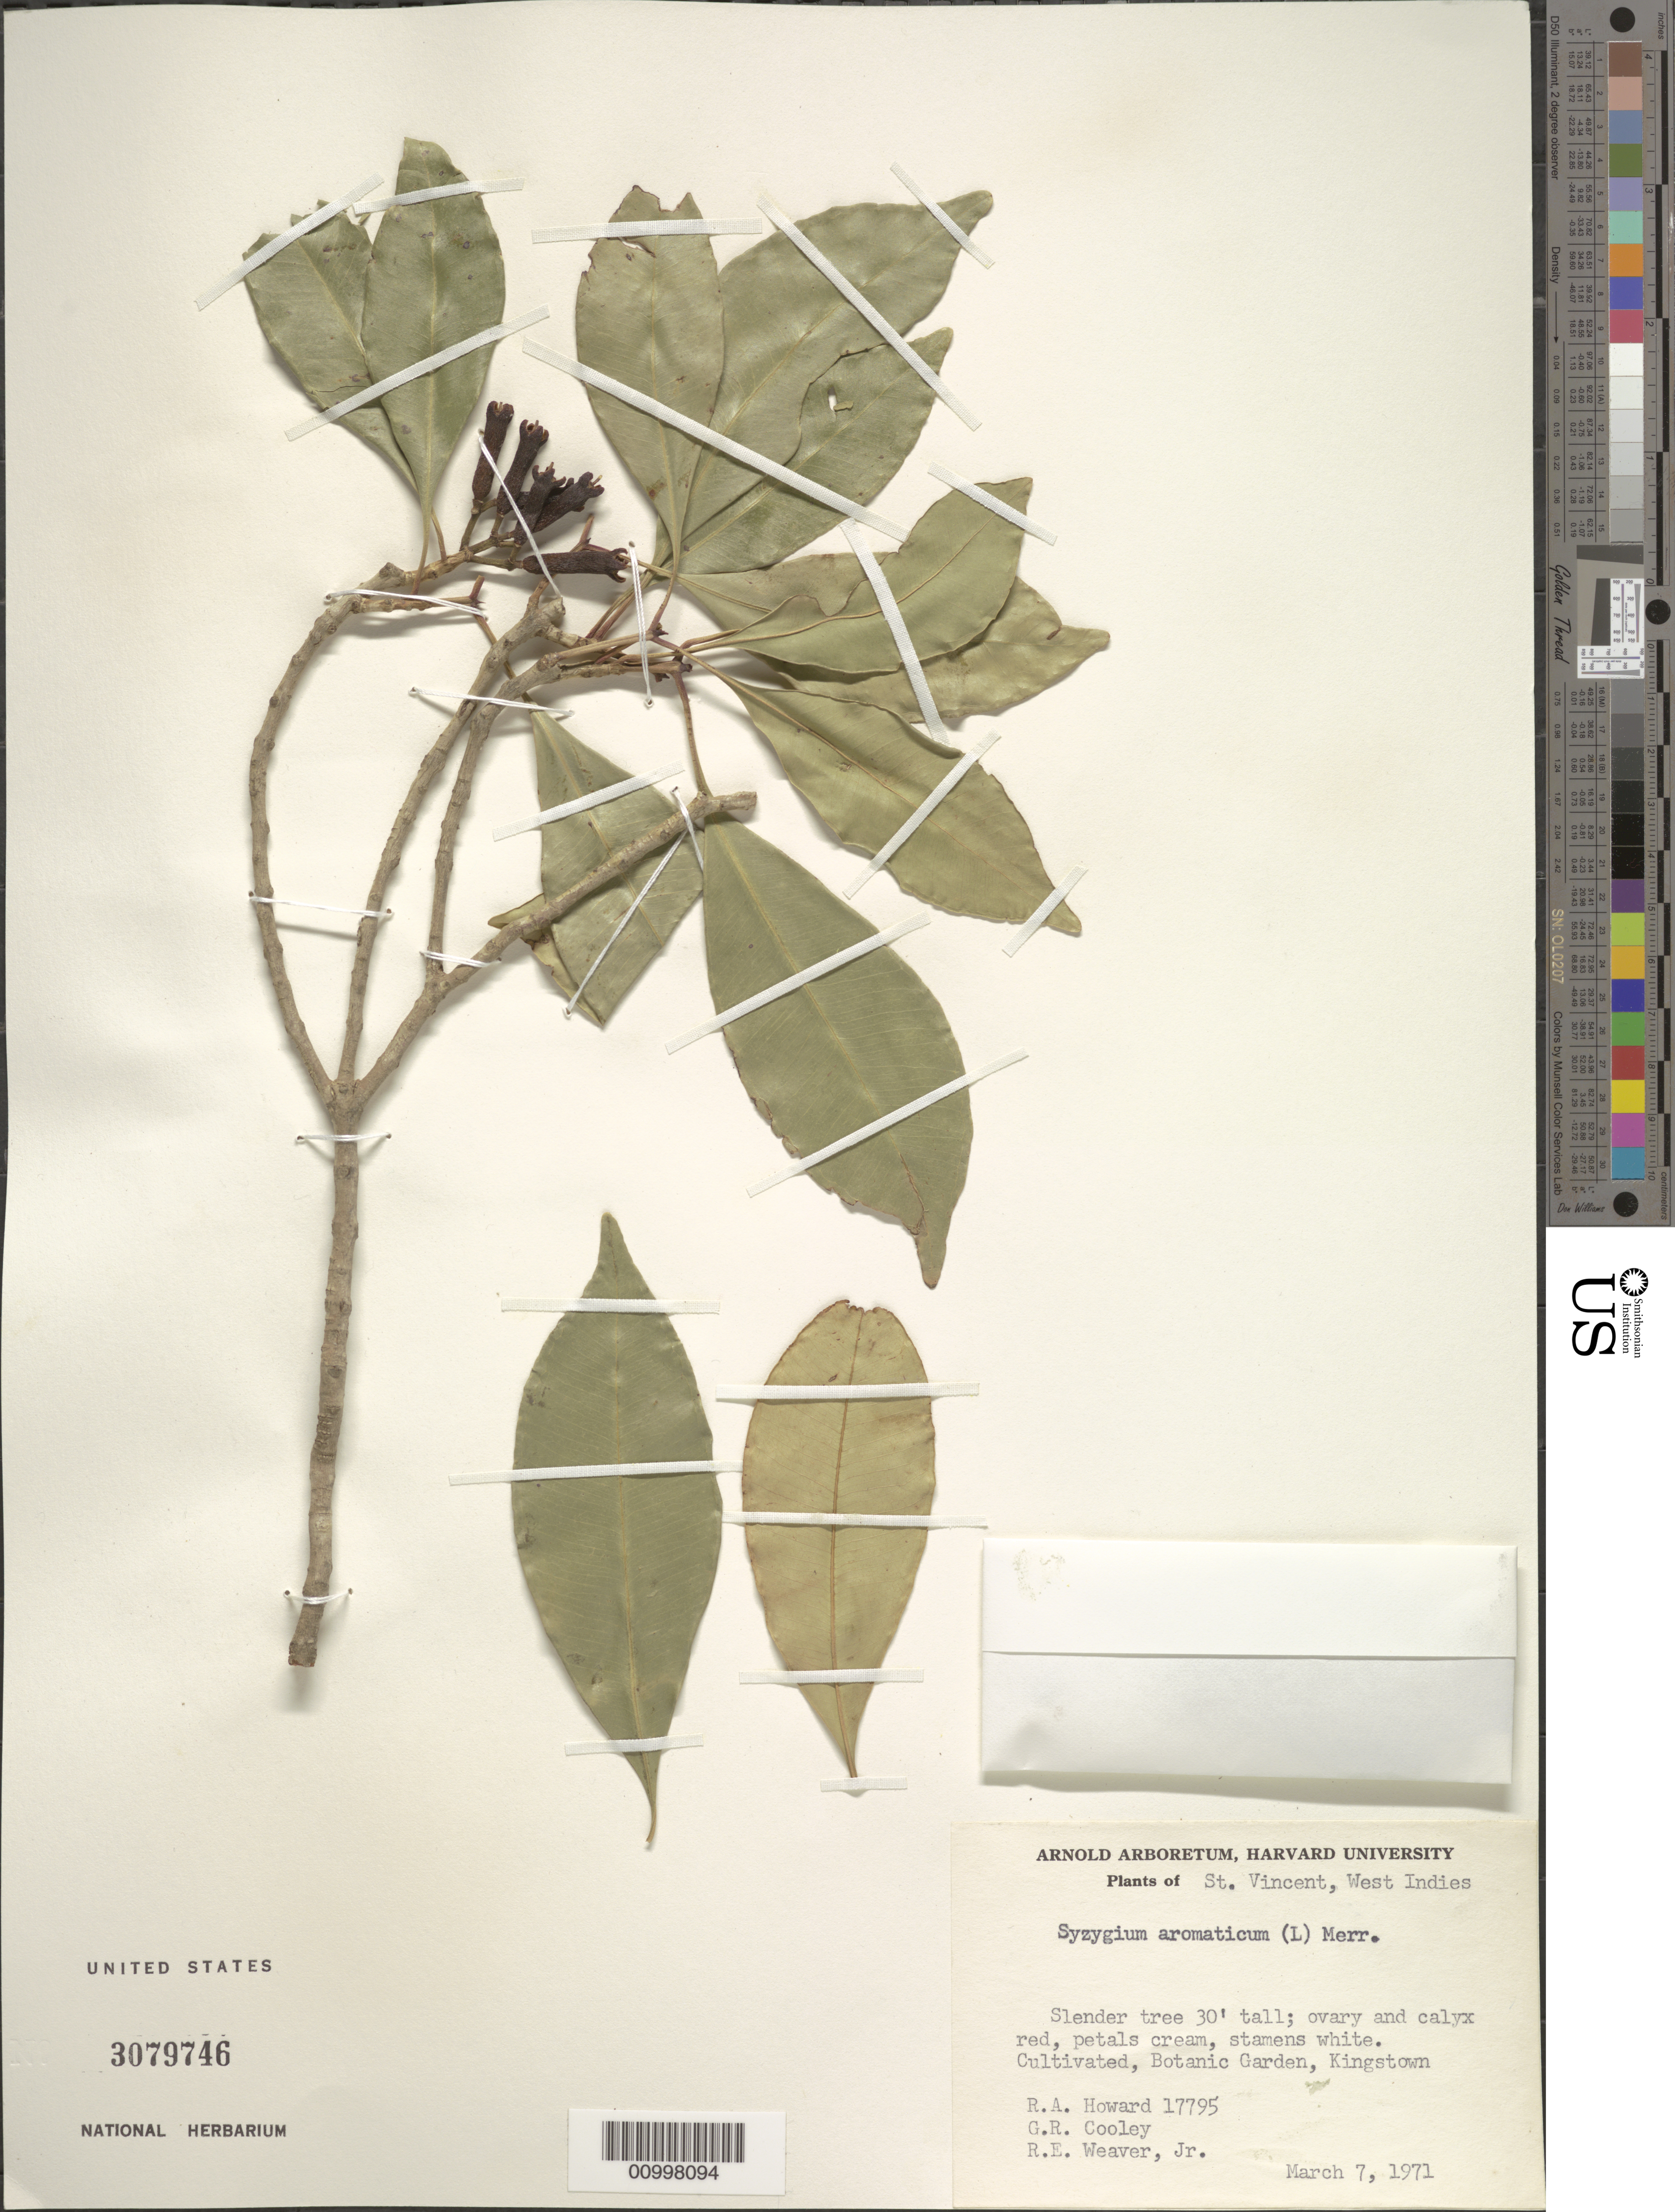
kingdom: Plantae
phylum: Tracheophyta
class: Magnoliopsida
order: Myrtales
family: Myrtaceae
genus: Syzygium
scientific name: Syzygium aromaticum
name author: (L.) Merr. & L.M. Perry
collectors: R. A. Howard, G. R. Cooley & R. Weaver Jr.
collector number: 17795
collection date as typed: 07 Mar 1971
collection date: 1971-03-07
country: St. Vincent - Grenadines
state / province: Saint George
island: St. Vincent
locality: Botanic Garden, Kingstown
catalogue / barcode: US 3079746